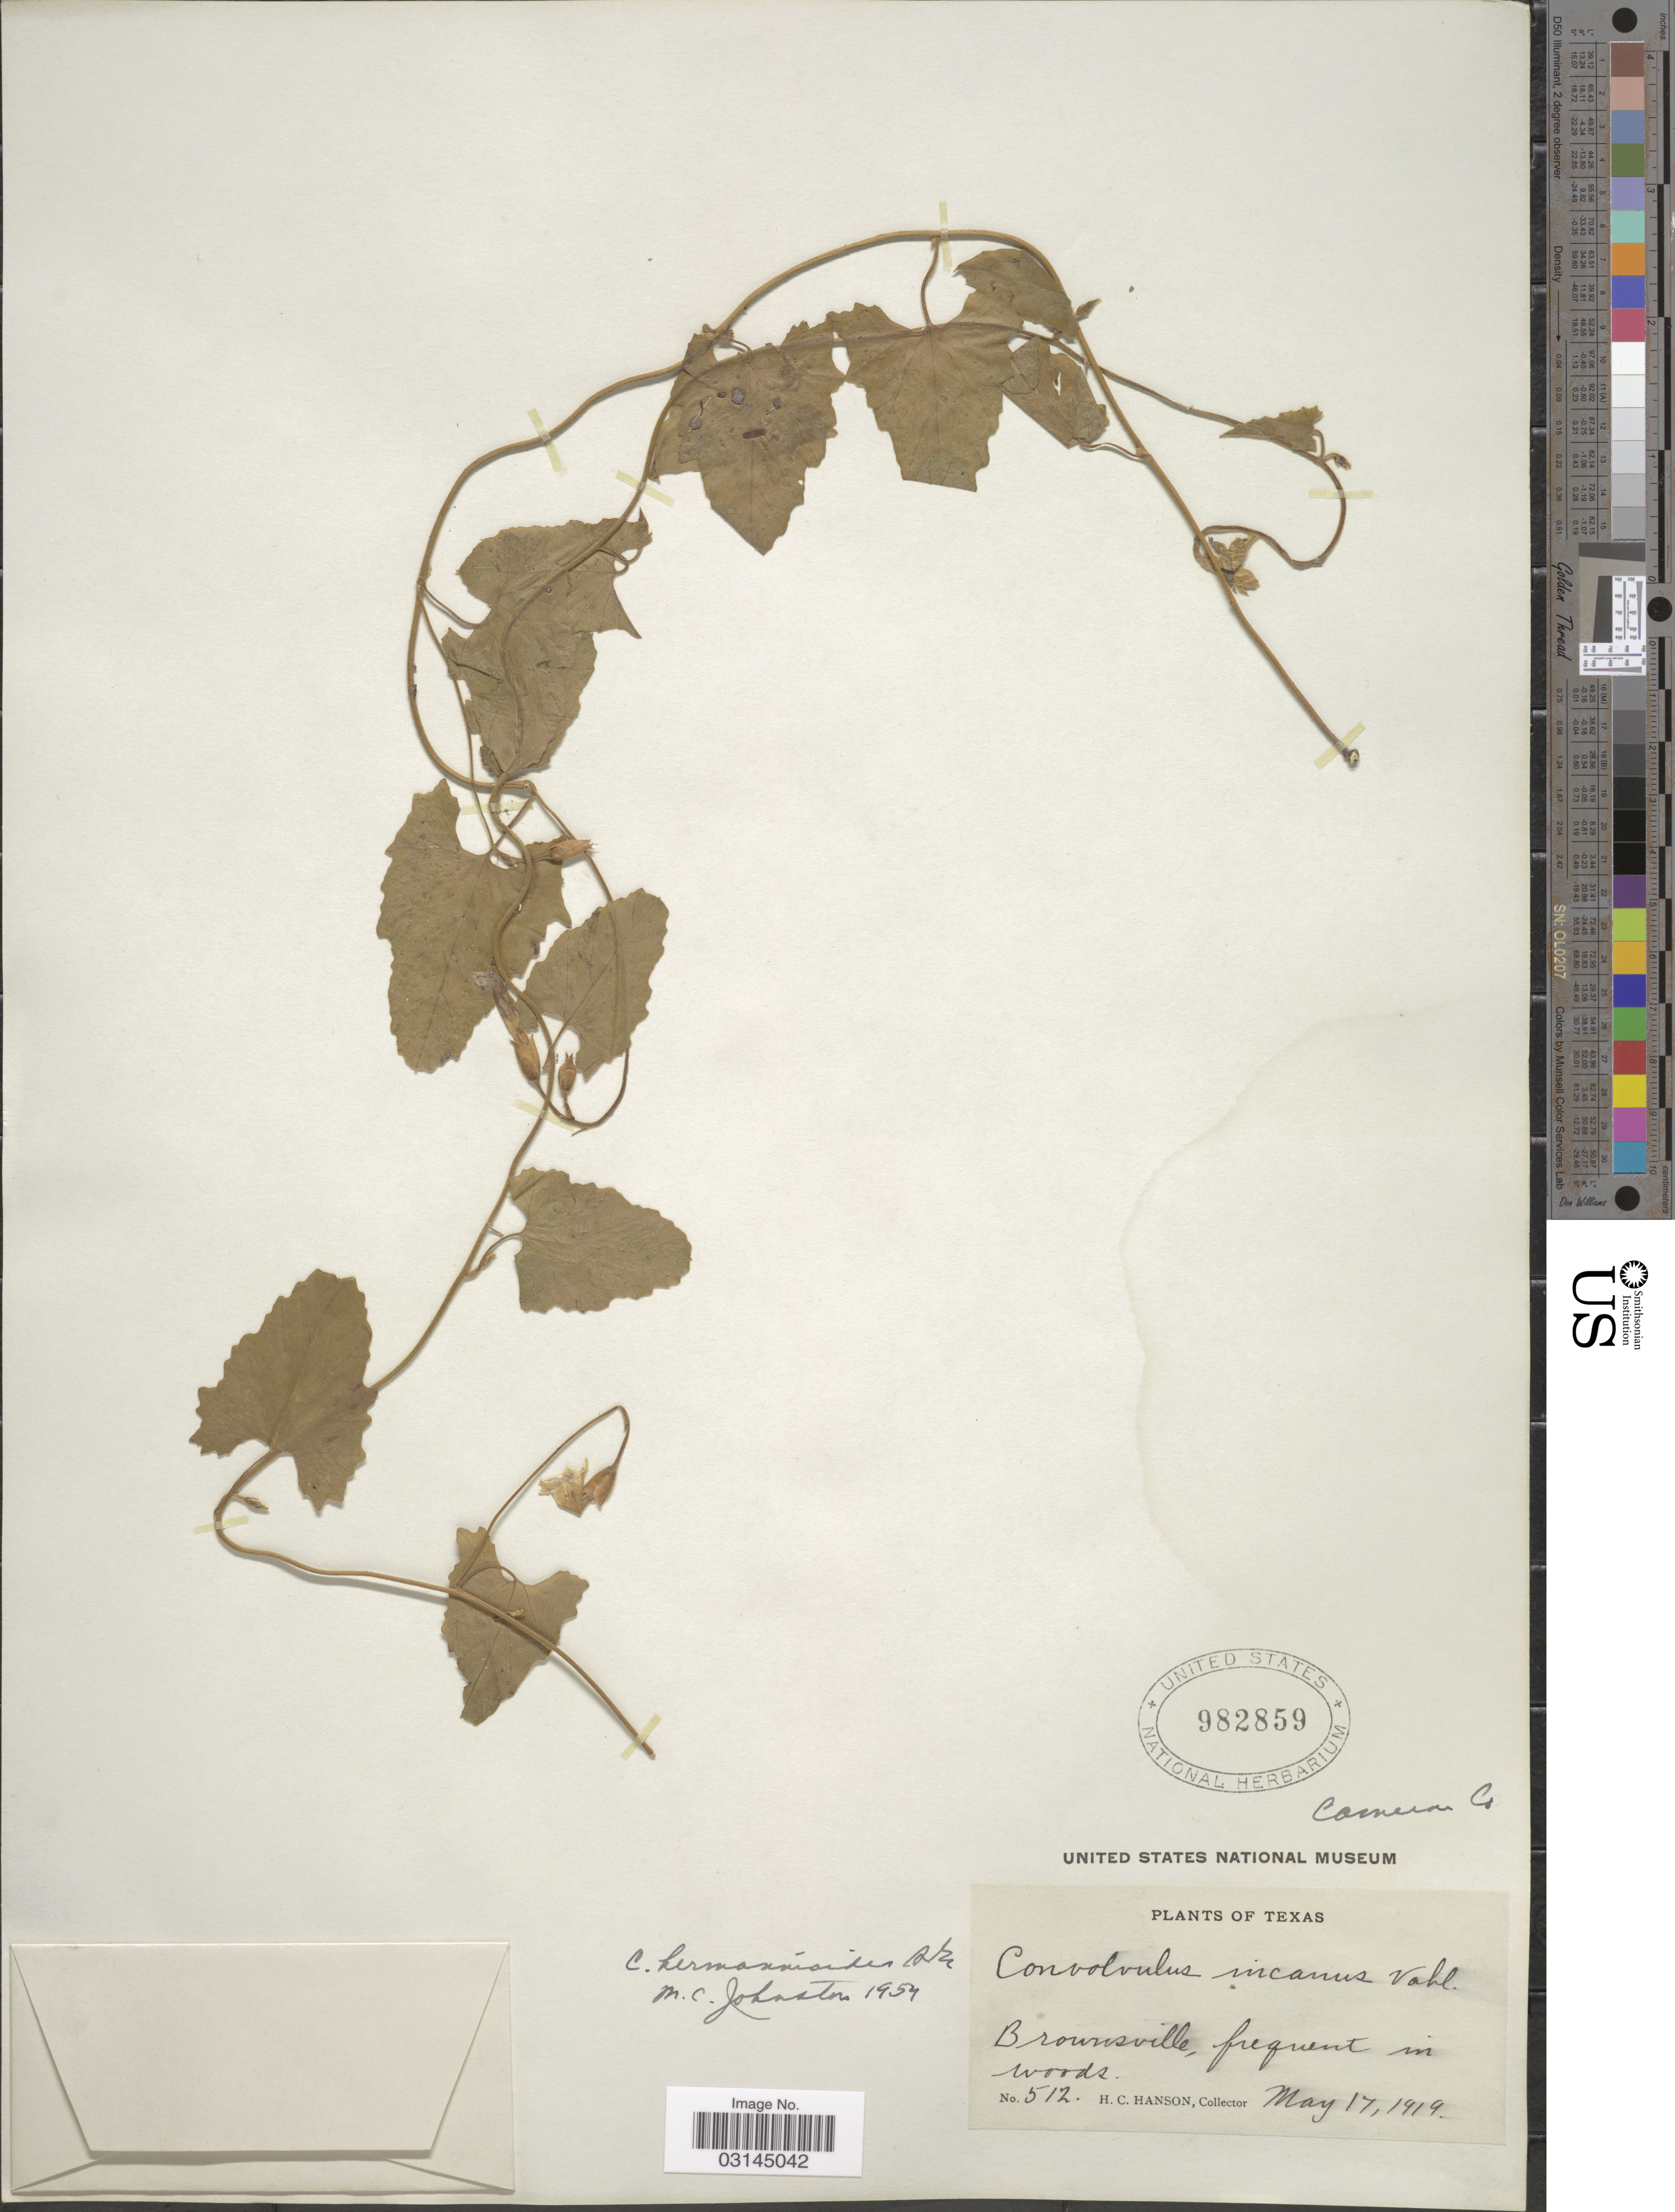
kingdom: Plantae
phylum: Tracheophyta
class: Magnoliopsida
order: Solanales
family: Convolvulaceae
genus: Convolvulus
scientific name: Convolvulus hermannioides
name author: A. Gray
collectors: H. Hanson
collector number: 512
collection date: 1919-05-17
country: United States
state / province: Texas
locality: Brownsville. Cameron Co.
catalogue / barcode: US 98289